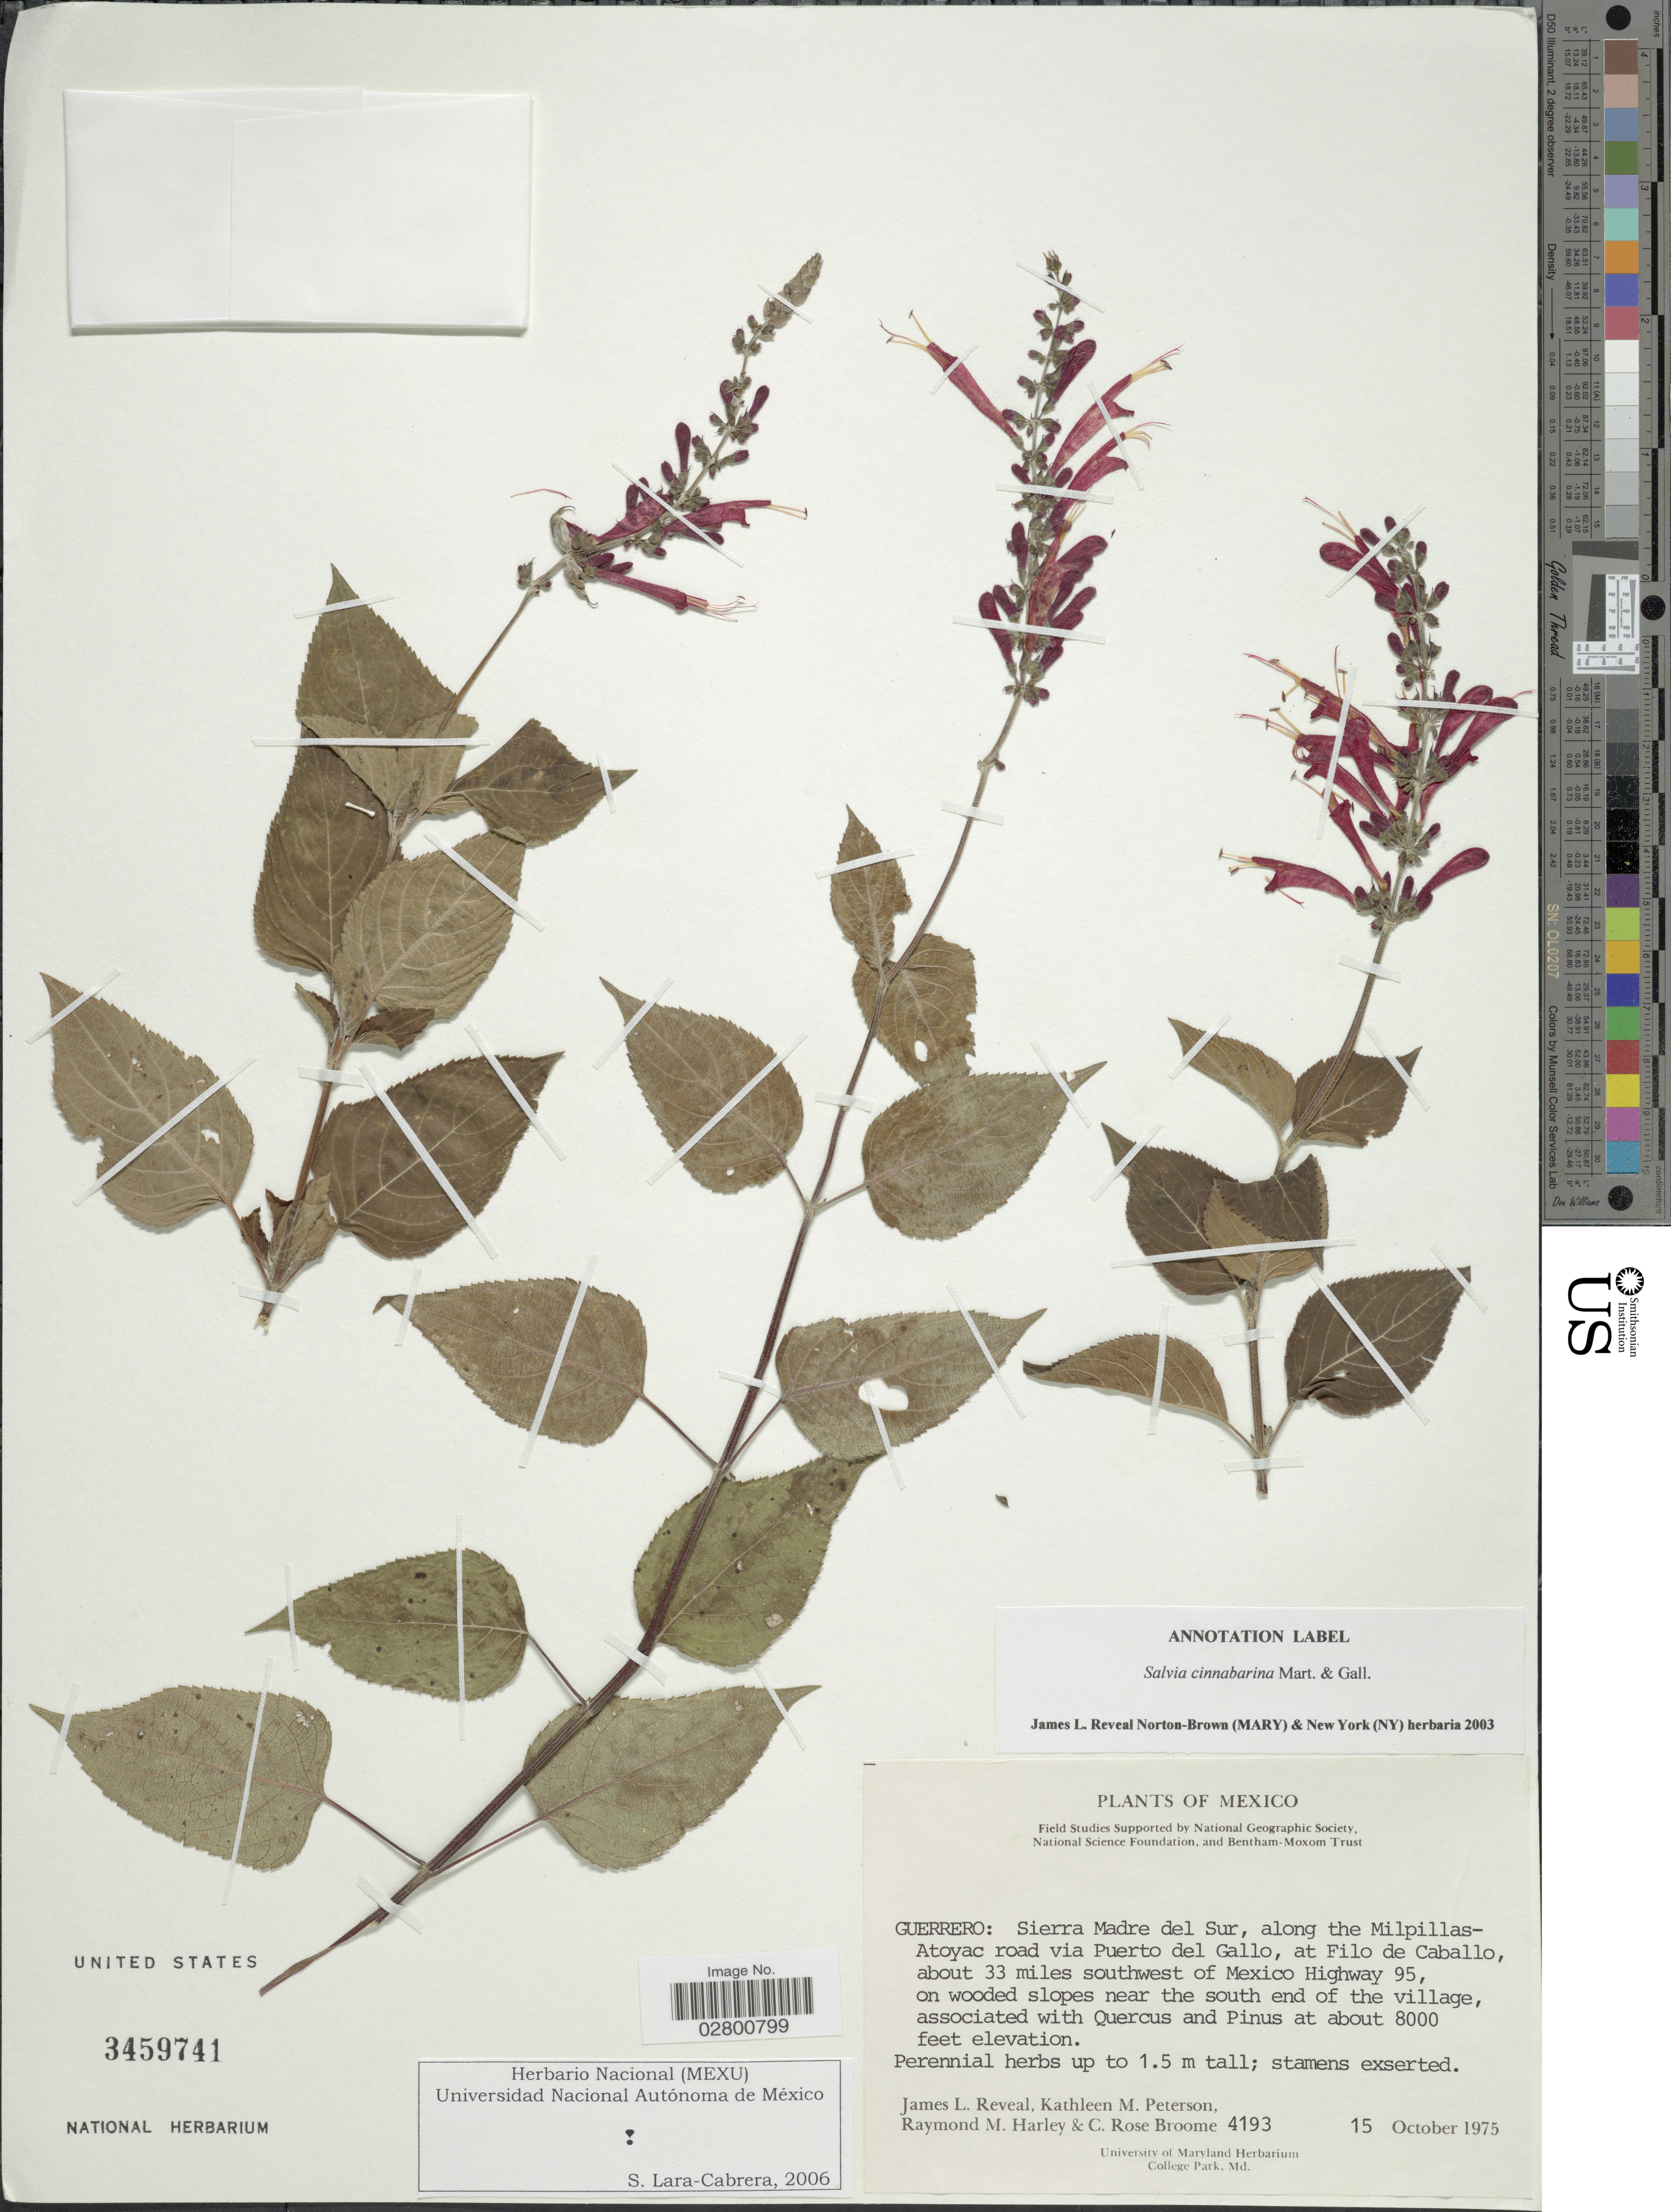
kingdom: Plantae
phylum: Tracheophyta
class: Magnoliopsida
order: Lamiales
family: Lamiaceae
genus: Salvia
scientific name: Salvia cinnabarina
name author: M. Martens & Galeotti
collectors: J. L. Reveal, K. Peterson, R. M. Harley & C. R. Broome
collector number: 4193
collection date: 1975-10-15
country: Mexico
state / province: Guerrero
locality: Sierra Madre del Sur, along the Milpillas-Atoyac road via Puerto del Gallo, et Filo de Caballo, about 33 miles southwest of Mexico Highway 95, on wooded slopes near the south end of the village.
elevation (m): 2438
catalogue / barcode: US 3459741